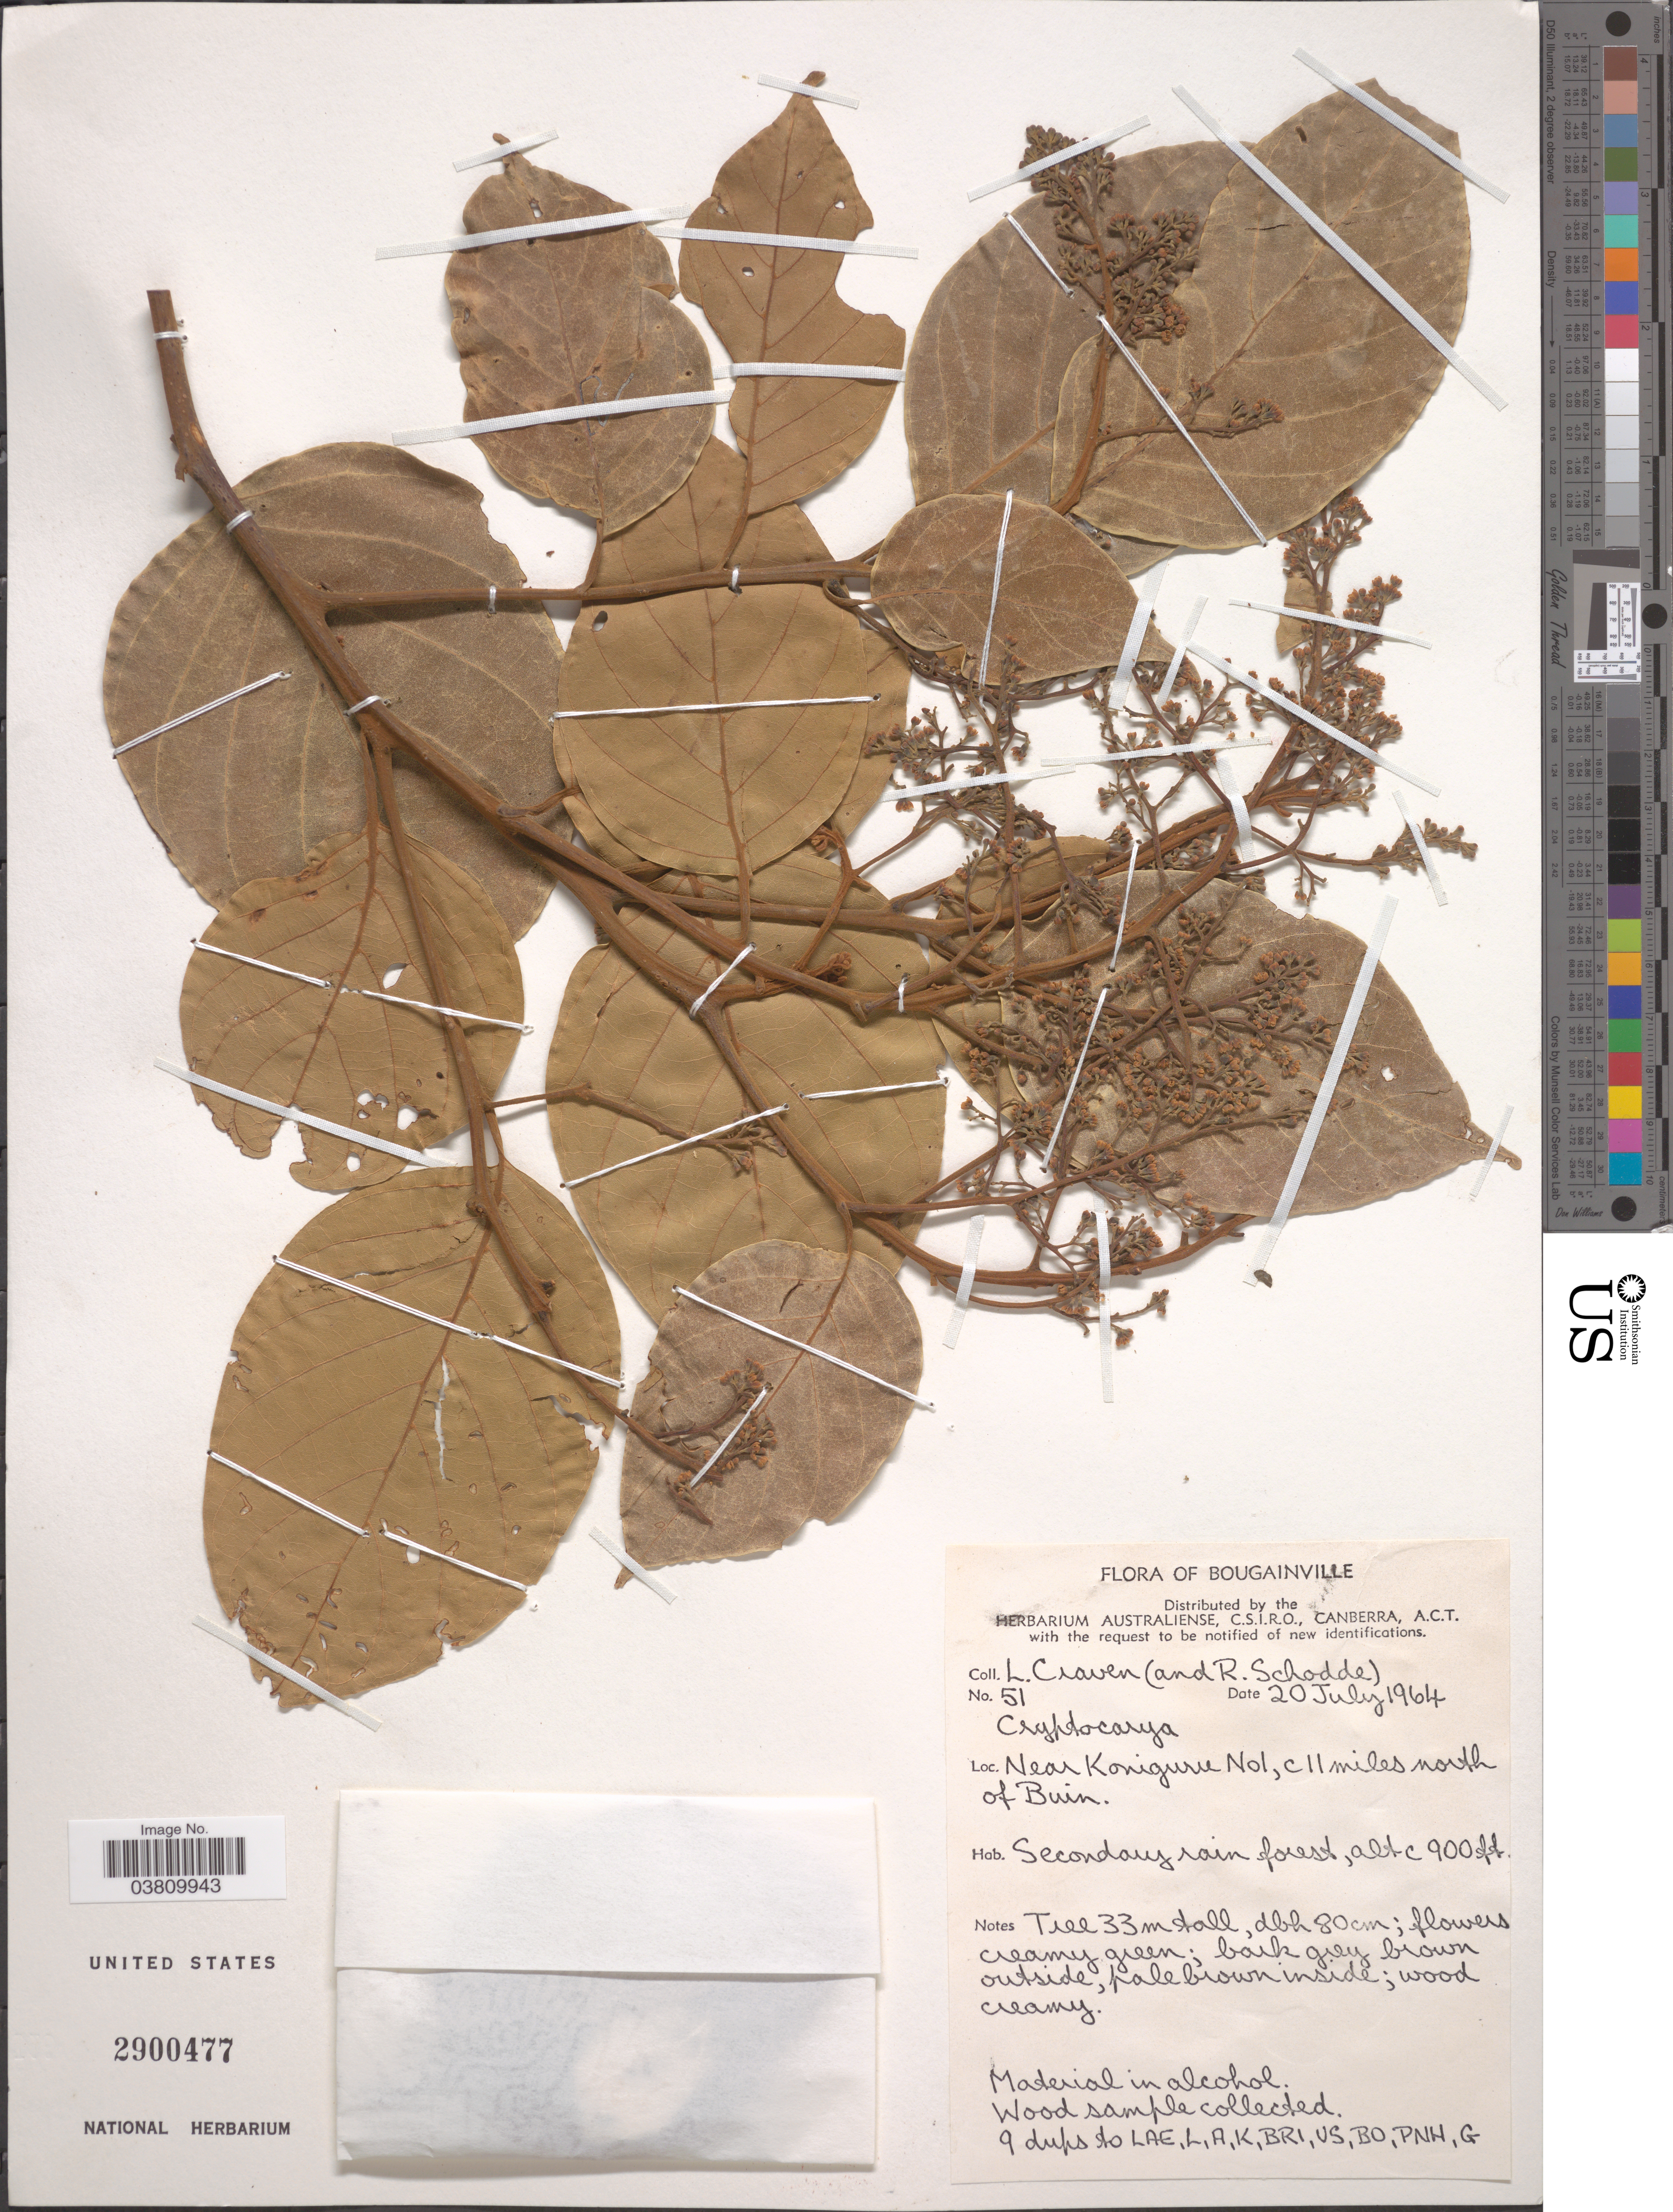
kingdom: Plantae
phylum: Tracheophyta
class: Magnoliopsida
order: Laurales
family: Lauraceae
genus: Cryptocarya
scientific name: Cryptocarya sp.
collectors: L. A. Craven & R. Schodde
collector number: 51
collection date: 1964-07-20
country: Papua New Guinea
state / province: Bougainville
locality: Near Koniguru Nol, c 11 miles north of Buin.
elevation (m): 274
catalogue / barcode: US 2900477